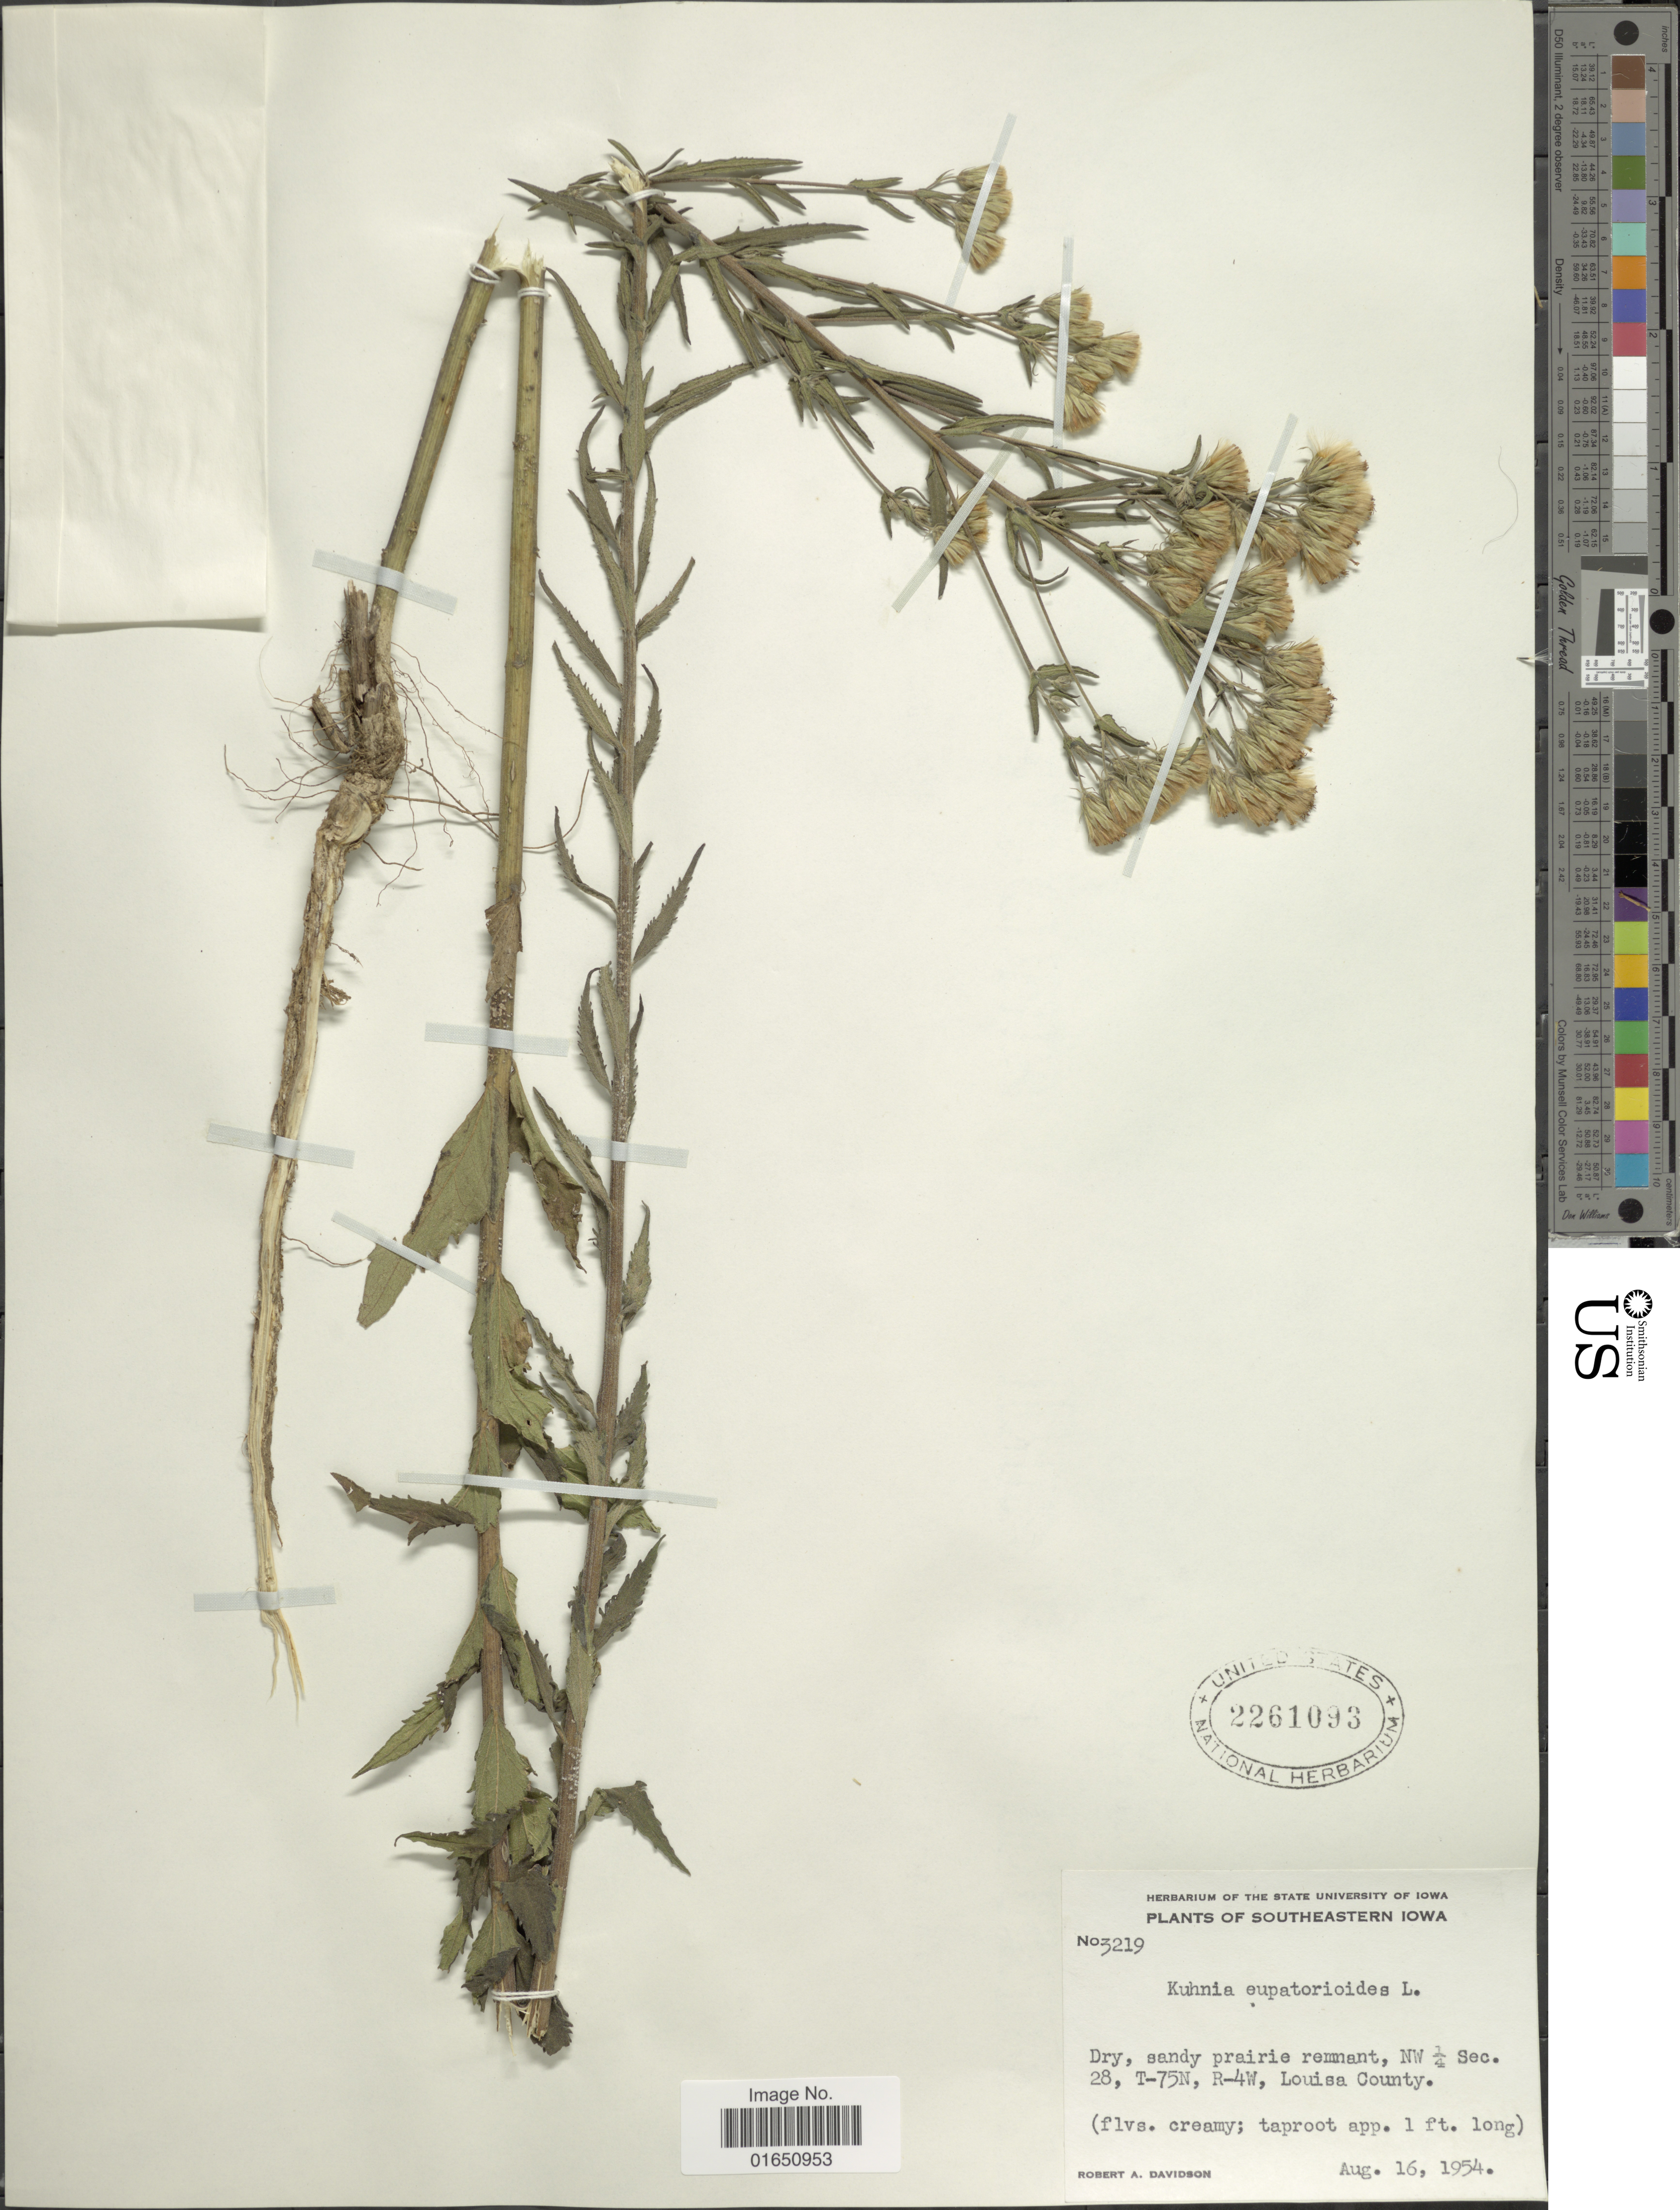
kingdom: Plantae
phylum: Tracheophyta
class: Magnoliopsida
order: Asterales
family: Asteraceae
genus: Brickellia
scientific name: Brickellia eupatorioides var. corymbulosa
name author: (Torr. & A. Gray) Shinners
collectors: R. A. Davidson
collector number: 3219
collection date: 1954-08-16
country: United States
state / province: Iowa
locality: Southeastern Iowa. Dry, sandy prairie remnant, NW ¼ Sec. 28, T-75N, R-4W, Louisa County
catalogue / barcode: US 2261093